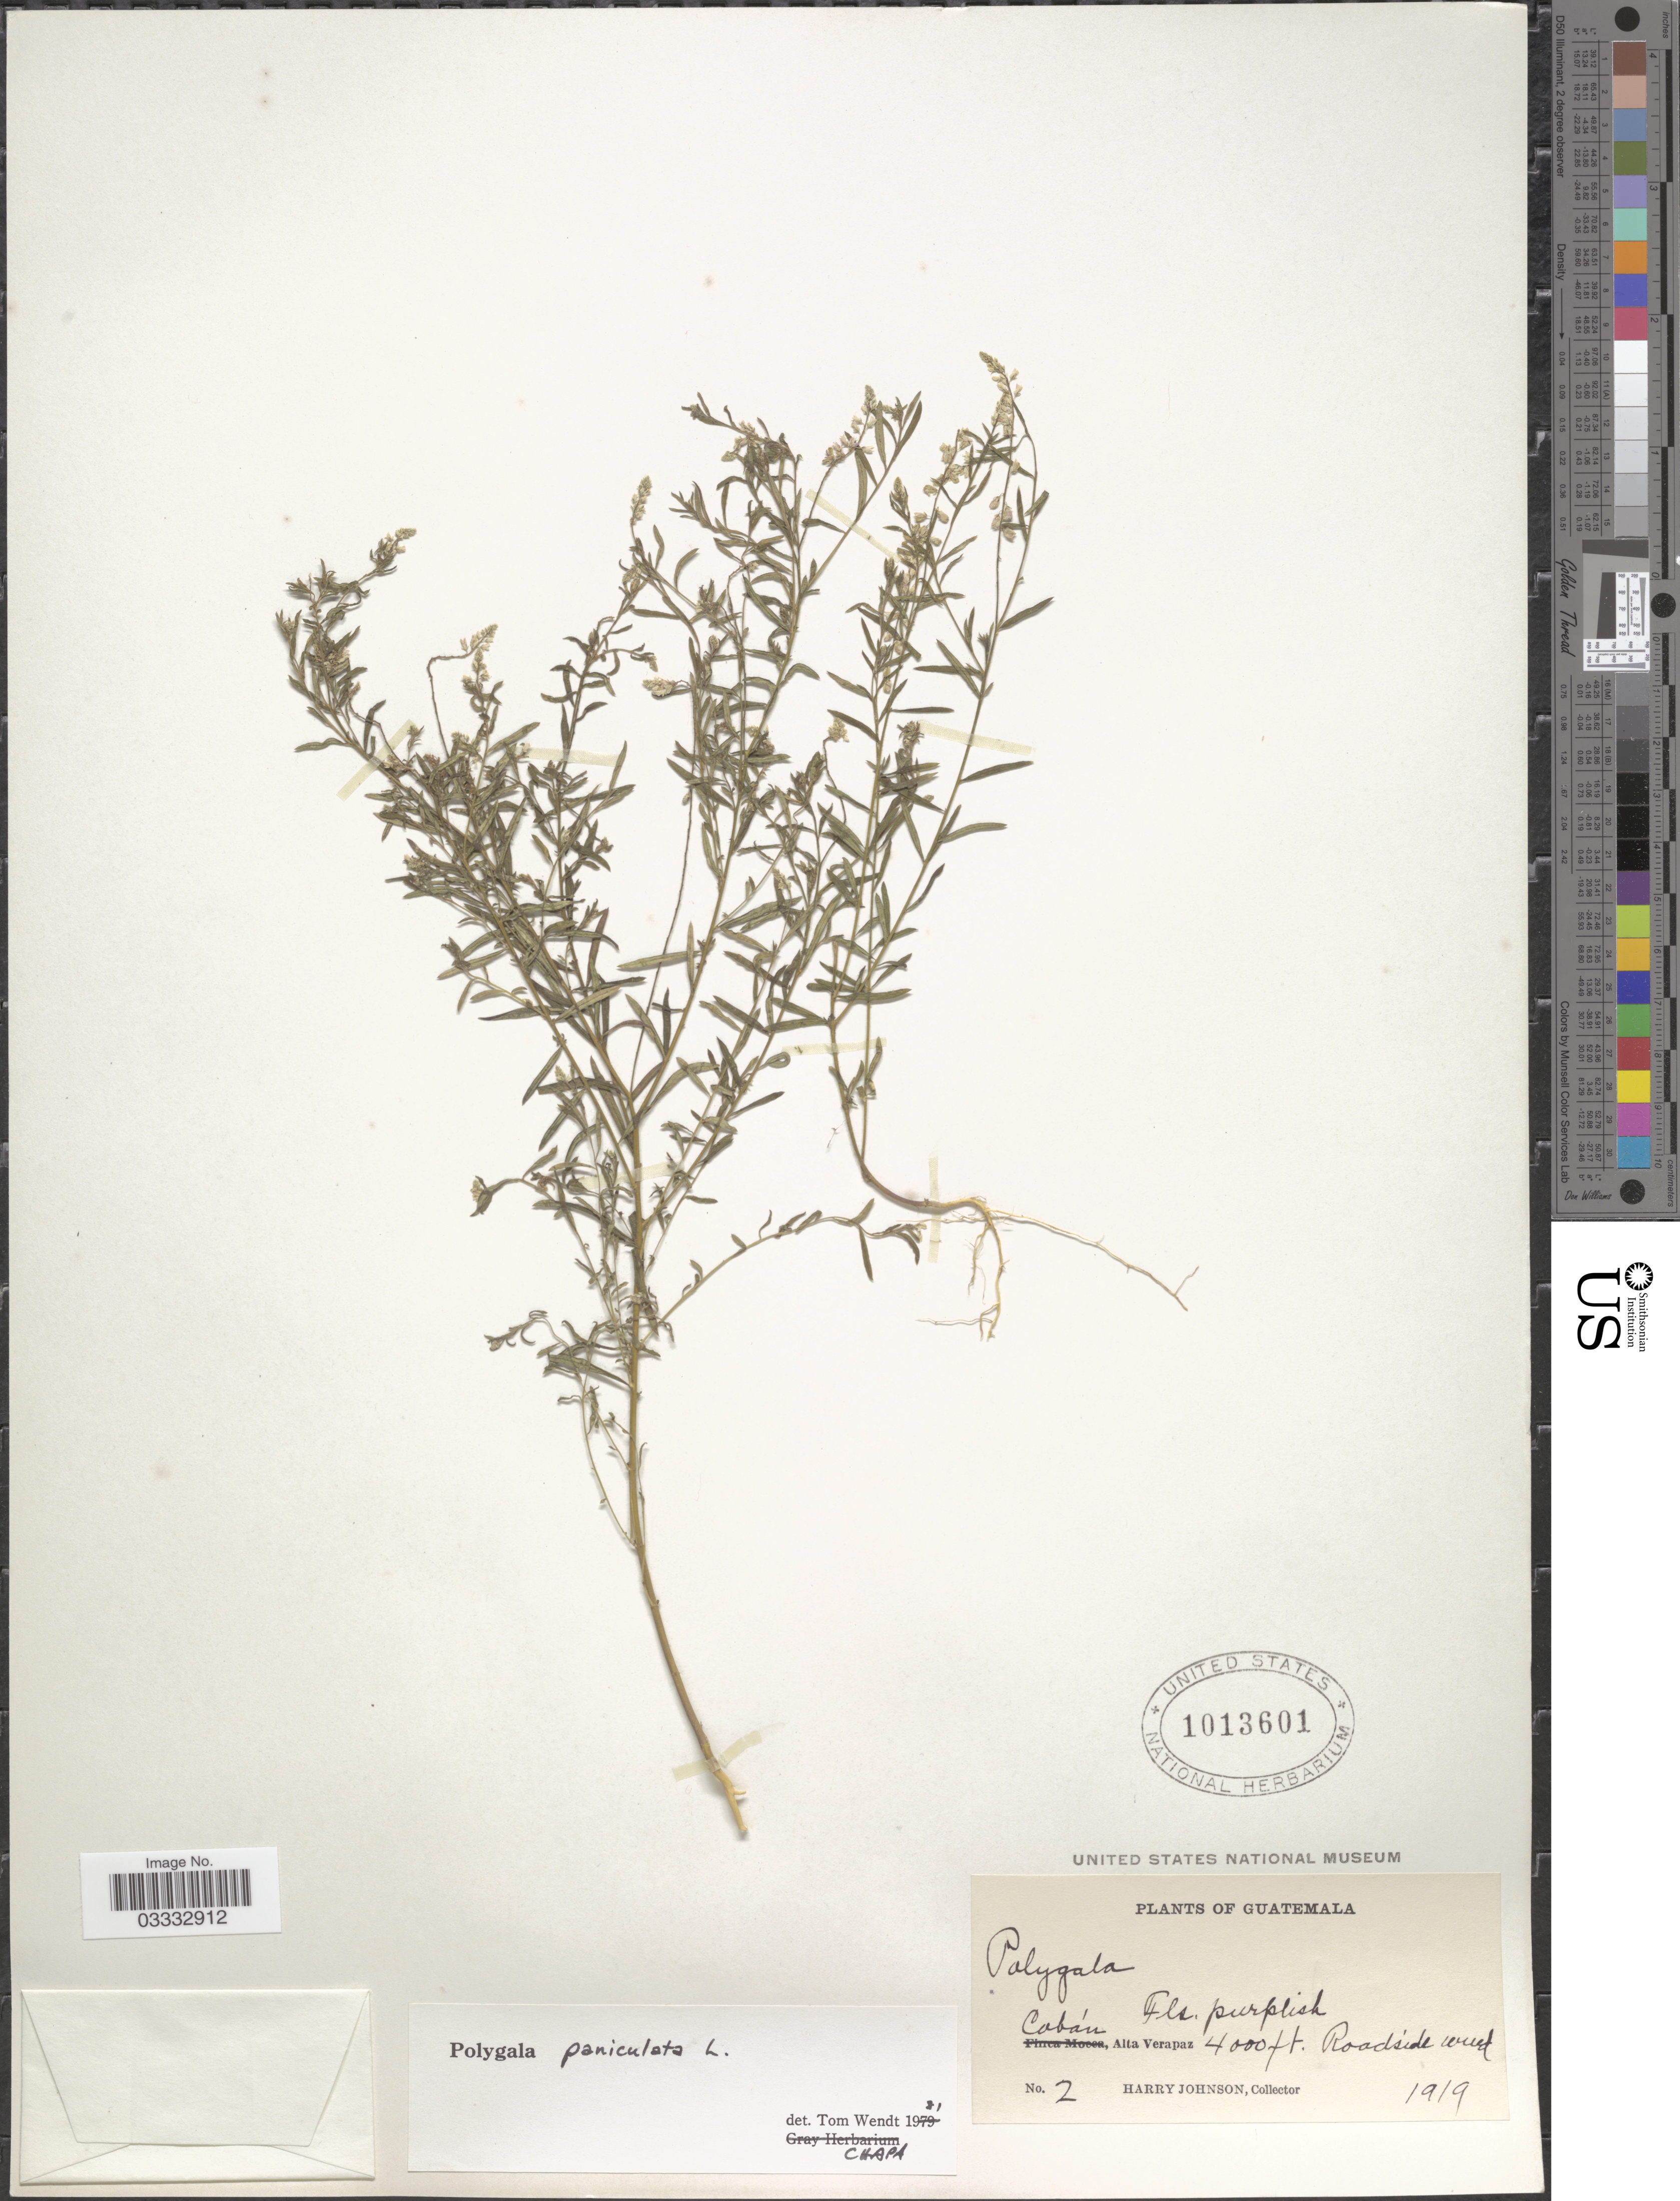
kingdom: Plantae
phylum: Tracheophyta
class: Magnoliopsida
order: Fabales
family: Polygalaceae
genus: Polygala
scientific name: Polygala paniculata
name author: L.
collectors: H. Johnson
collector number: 2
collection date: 1919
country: Guatemala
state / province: Alta Verapaz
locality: Cobán.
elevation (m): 1219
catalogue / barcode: US 1013601